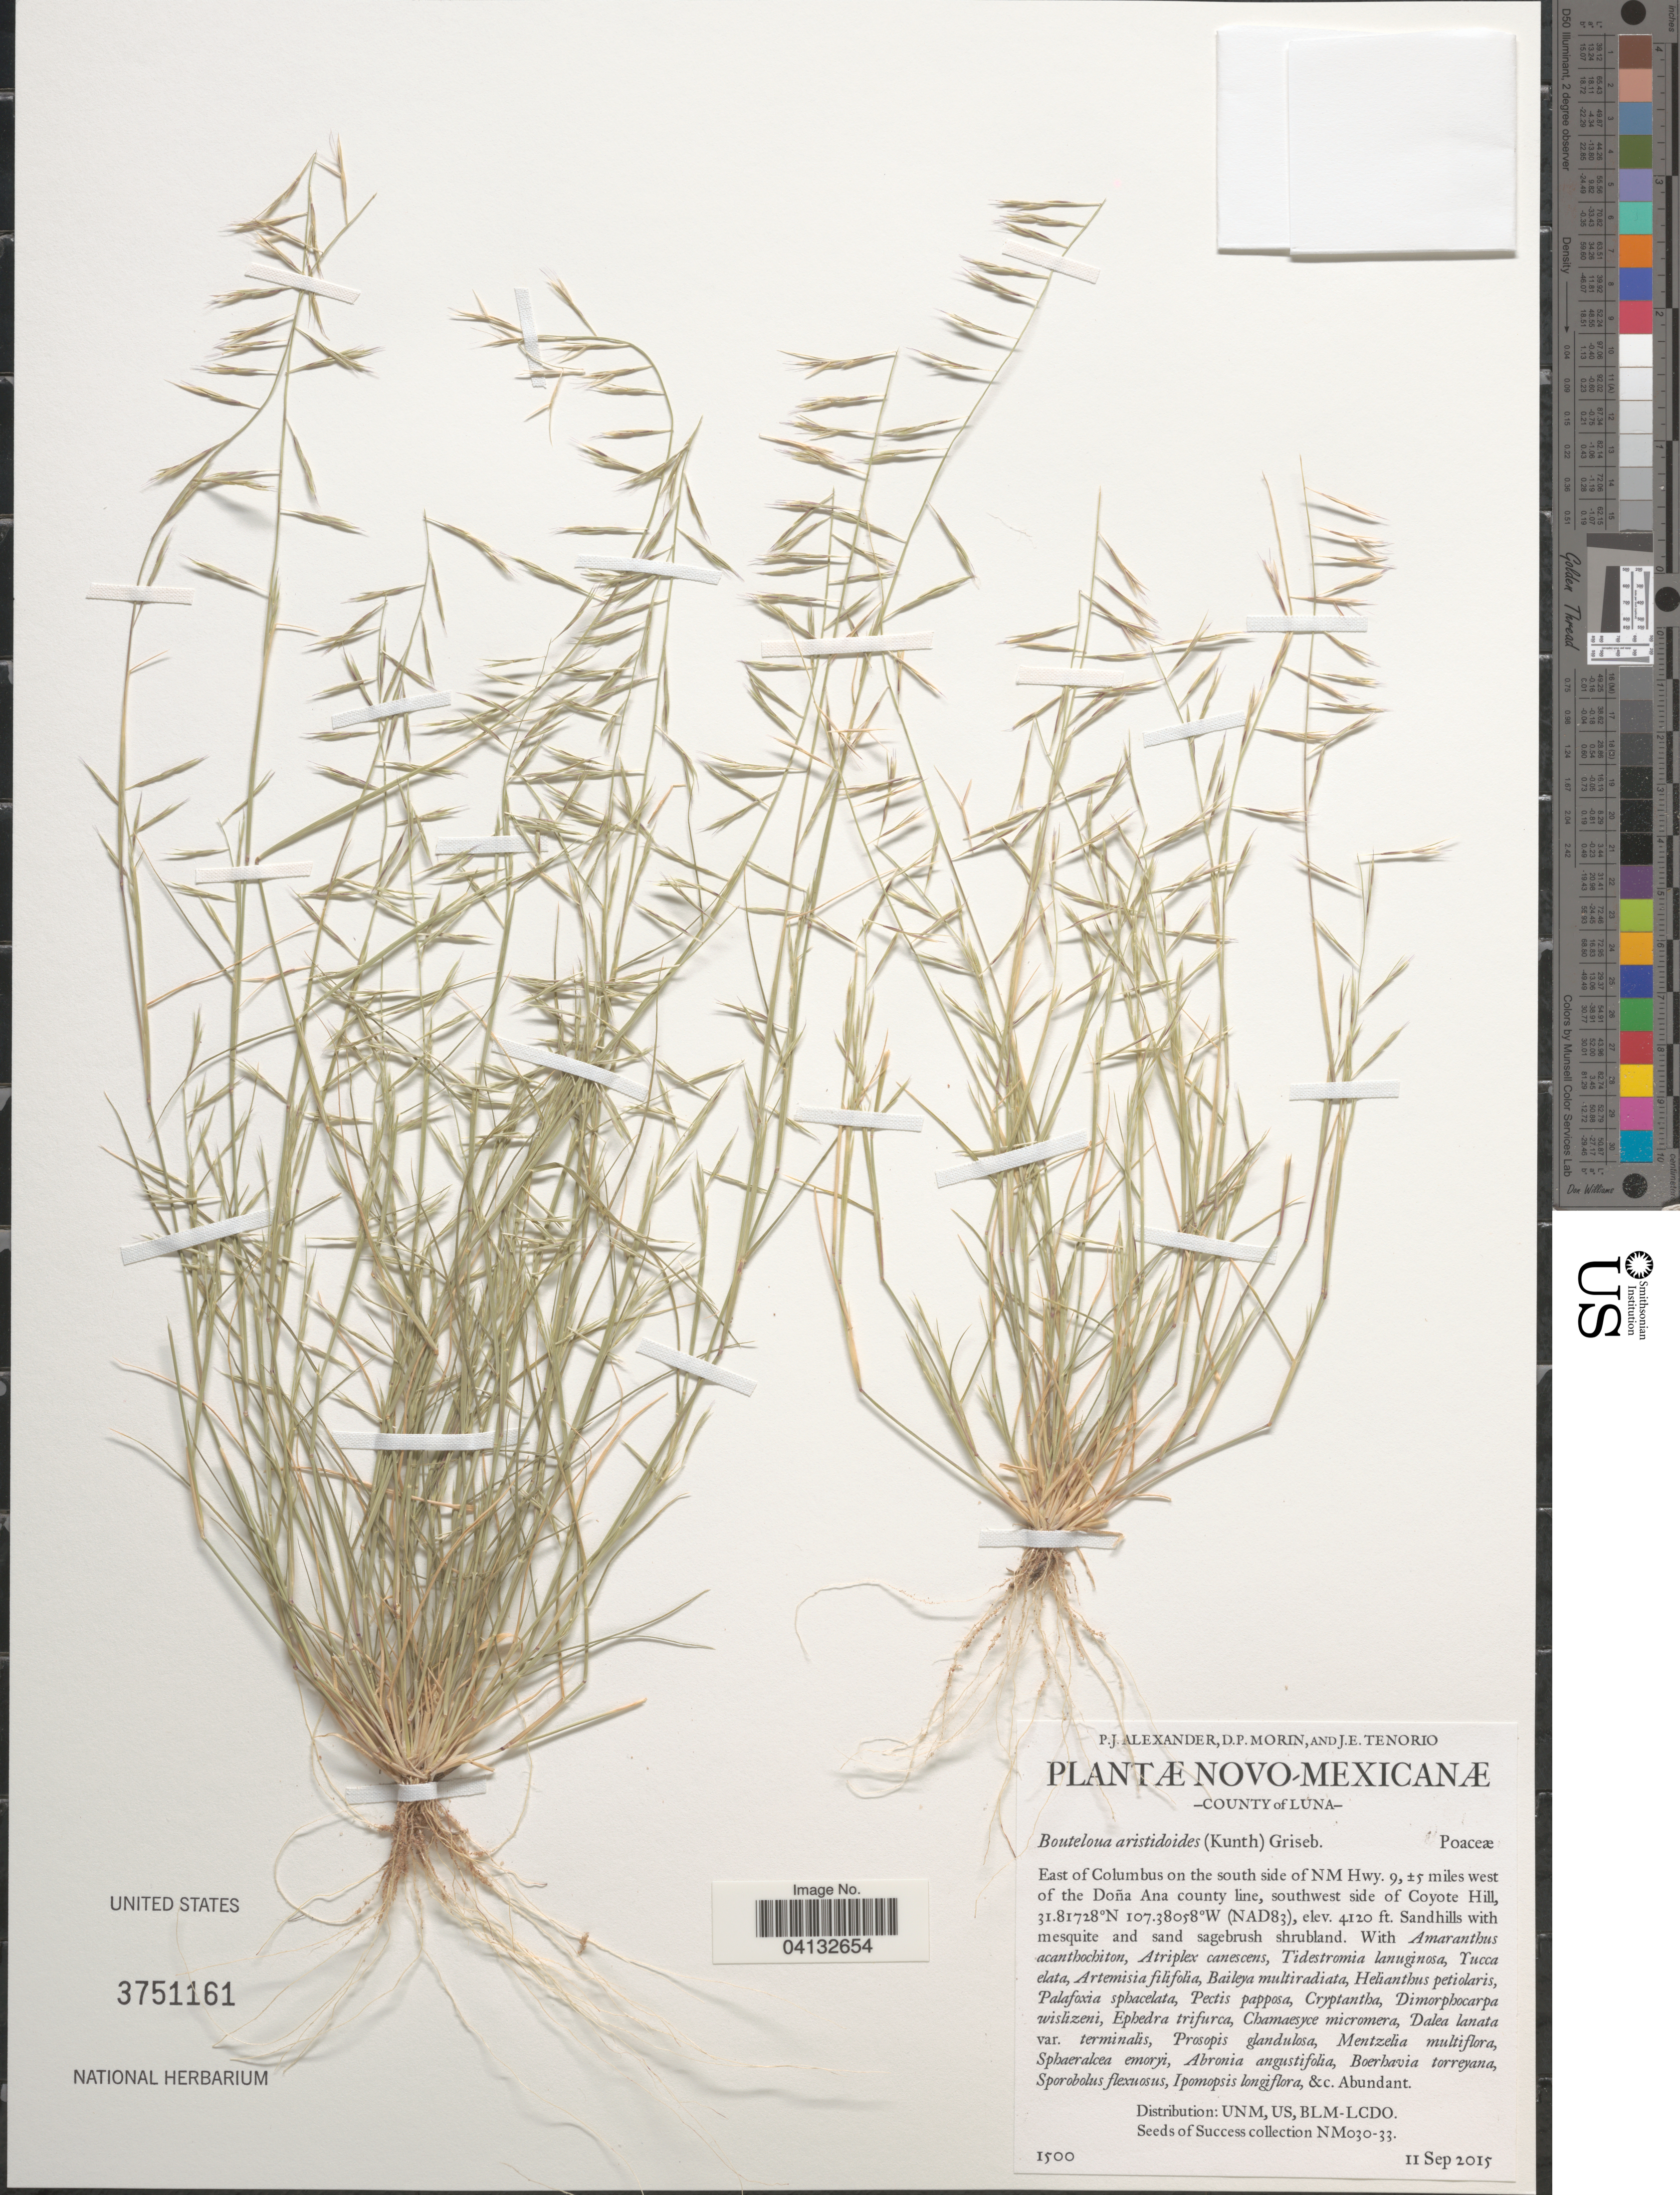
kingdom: Plantae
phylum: Tracheophyta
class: Liliopsida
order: Poales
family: Poaceae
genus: Bouteloua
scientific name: Bouteloua aristidoides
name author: (Kunth) Griseb.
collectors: P. Alexander, D. Morin & J. Tenorio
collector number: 1500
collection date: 2015-09-11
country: United States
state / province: New Mexico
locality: County of Luna. East of Columbus on the south side of NM Hwy. 9, ±5 miles west of the Doña Ana county line, southwest side of Coyote Hill.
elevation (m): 1256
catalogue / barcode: US 3751161